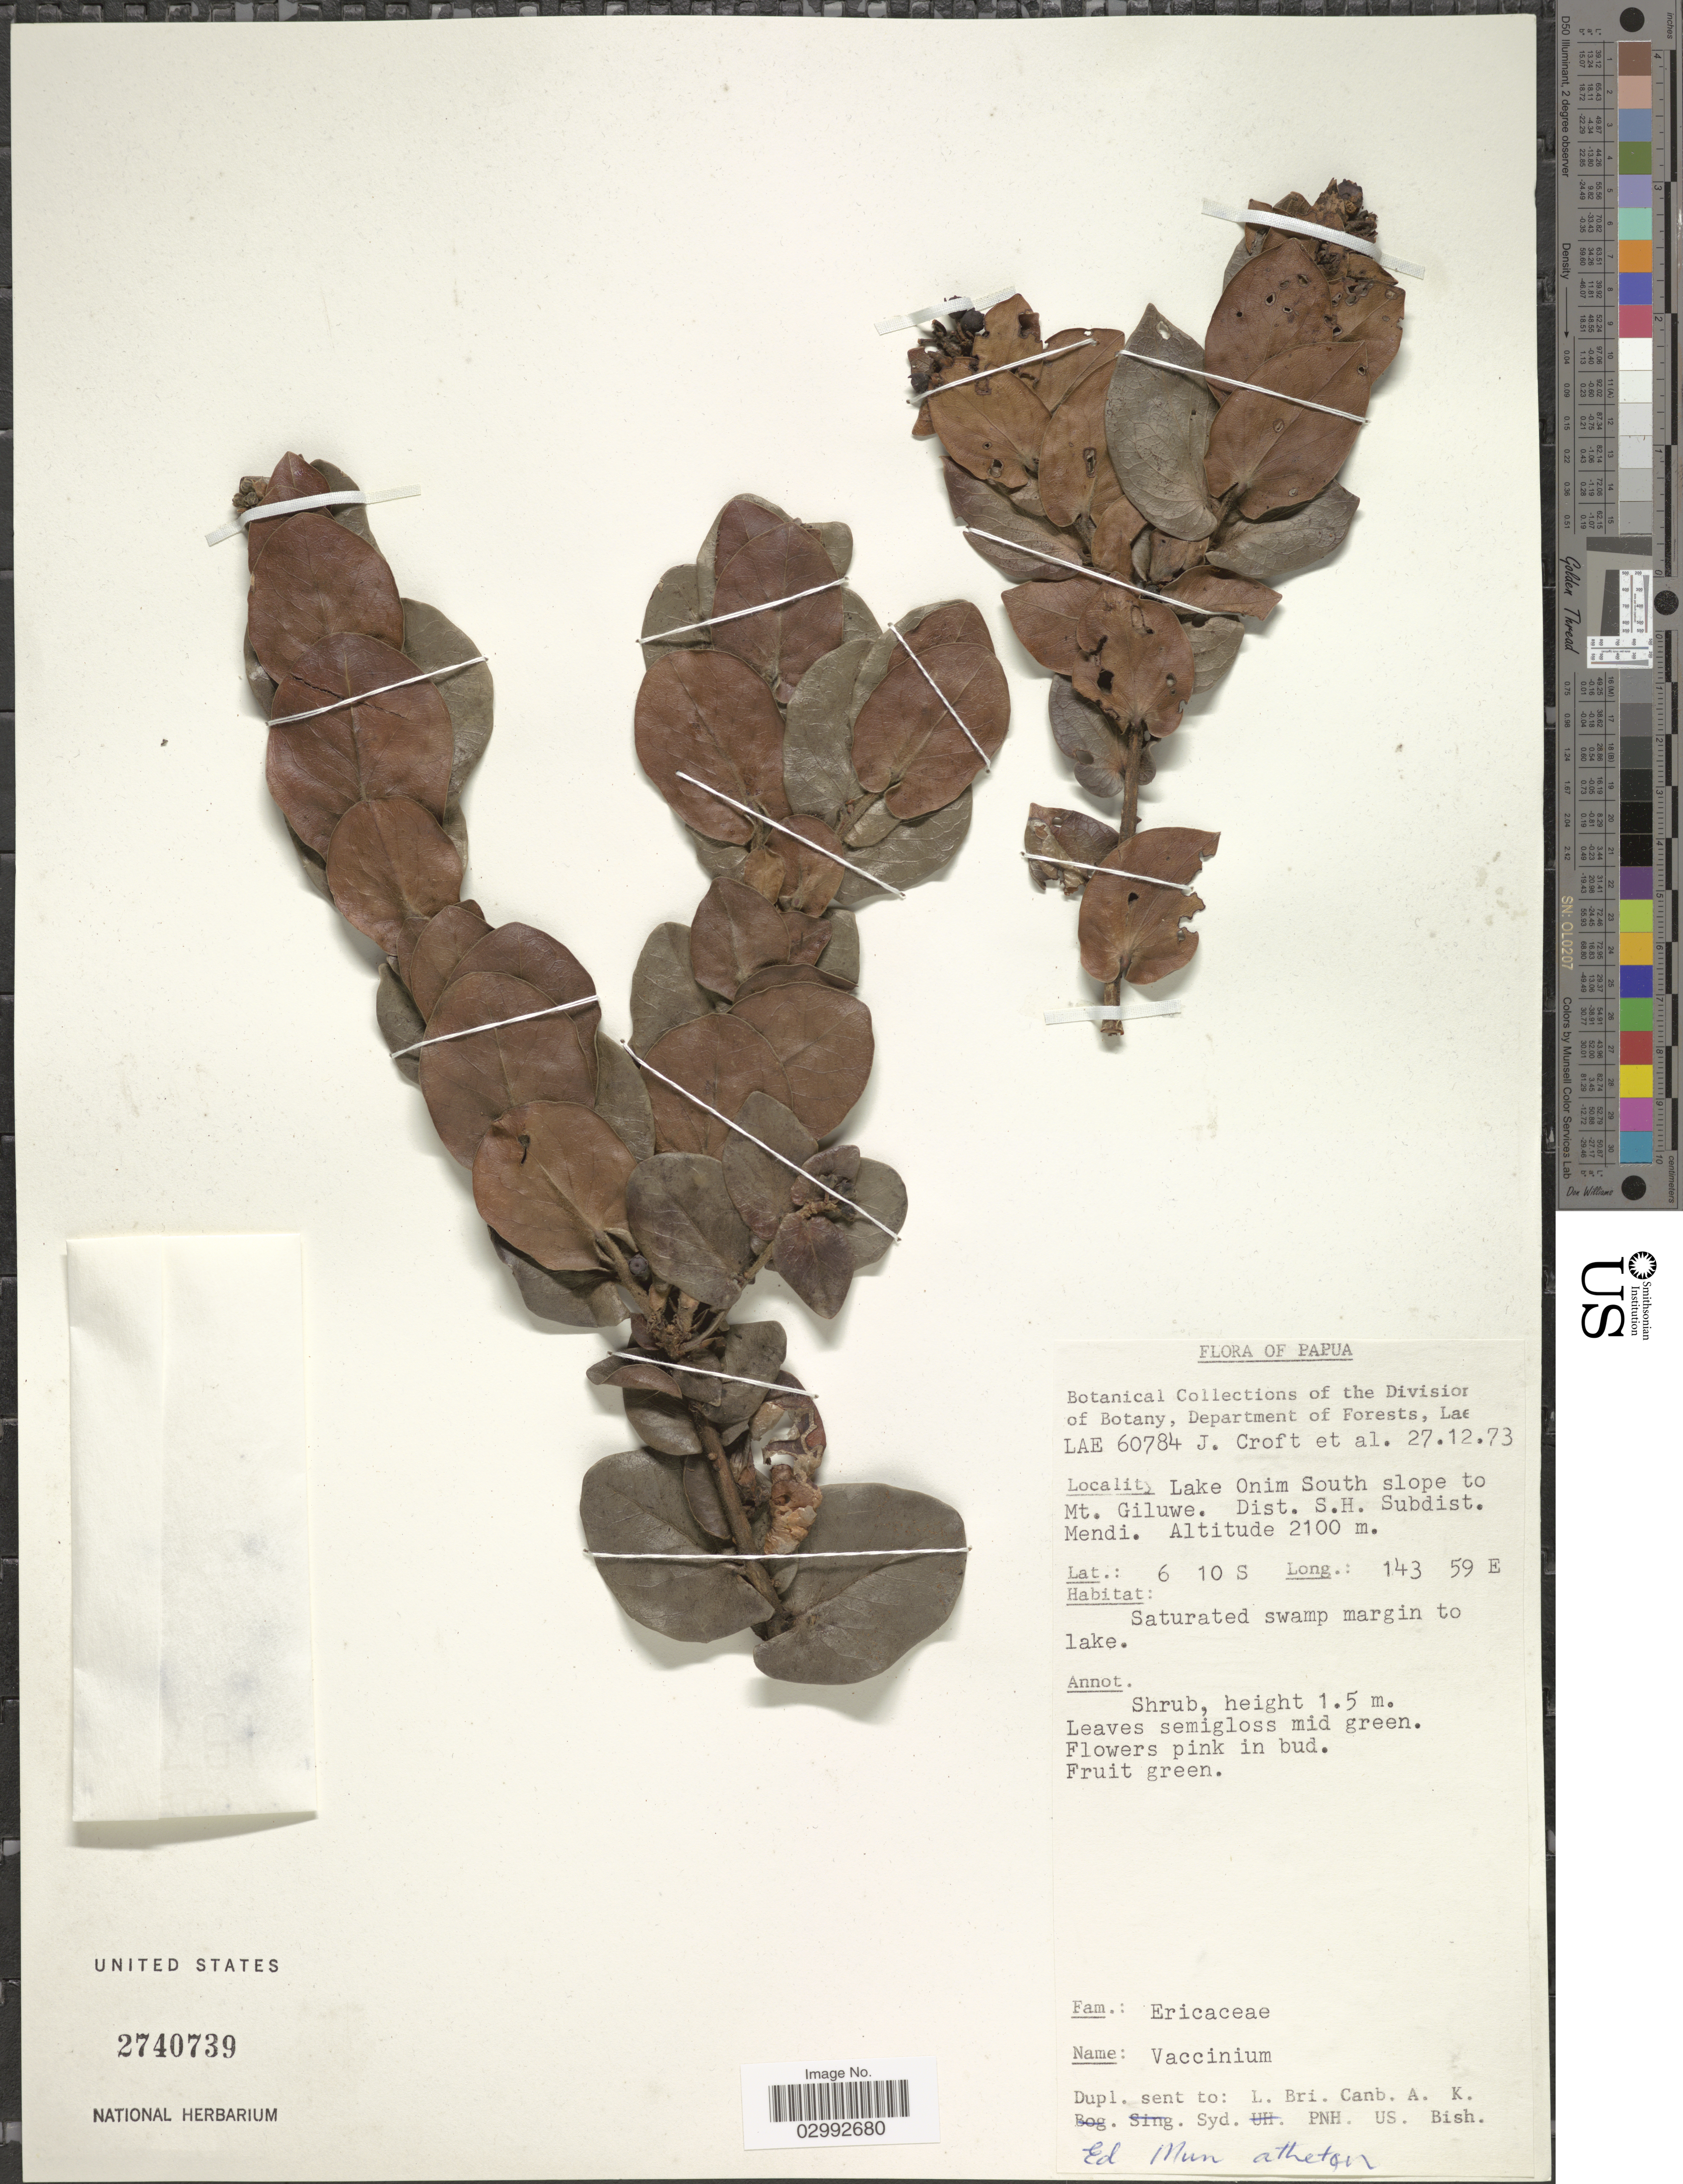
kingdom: Plantae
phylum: Tracheophyta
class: Magnoliopsida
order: Ericales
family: Ericaceae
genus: Vaccinium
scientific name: Vaccinium sp.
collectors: J. Croft & et al.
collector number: LAE 60784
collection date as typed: Transcribed d/m/y: 27/12/73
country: Papua New Guinea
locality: Papua, Lake Onim South slope to Mt. Giluwe, Dist. S.H. Subdist. Mendi.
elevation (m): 2100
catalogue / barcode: US 2740739